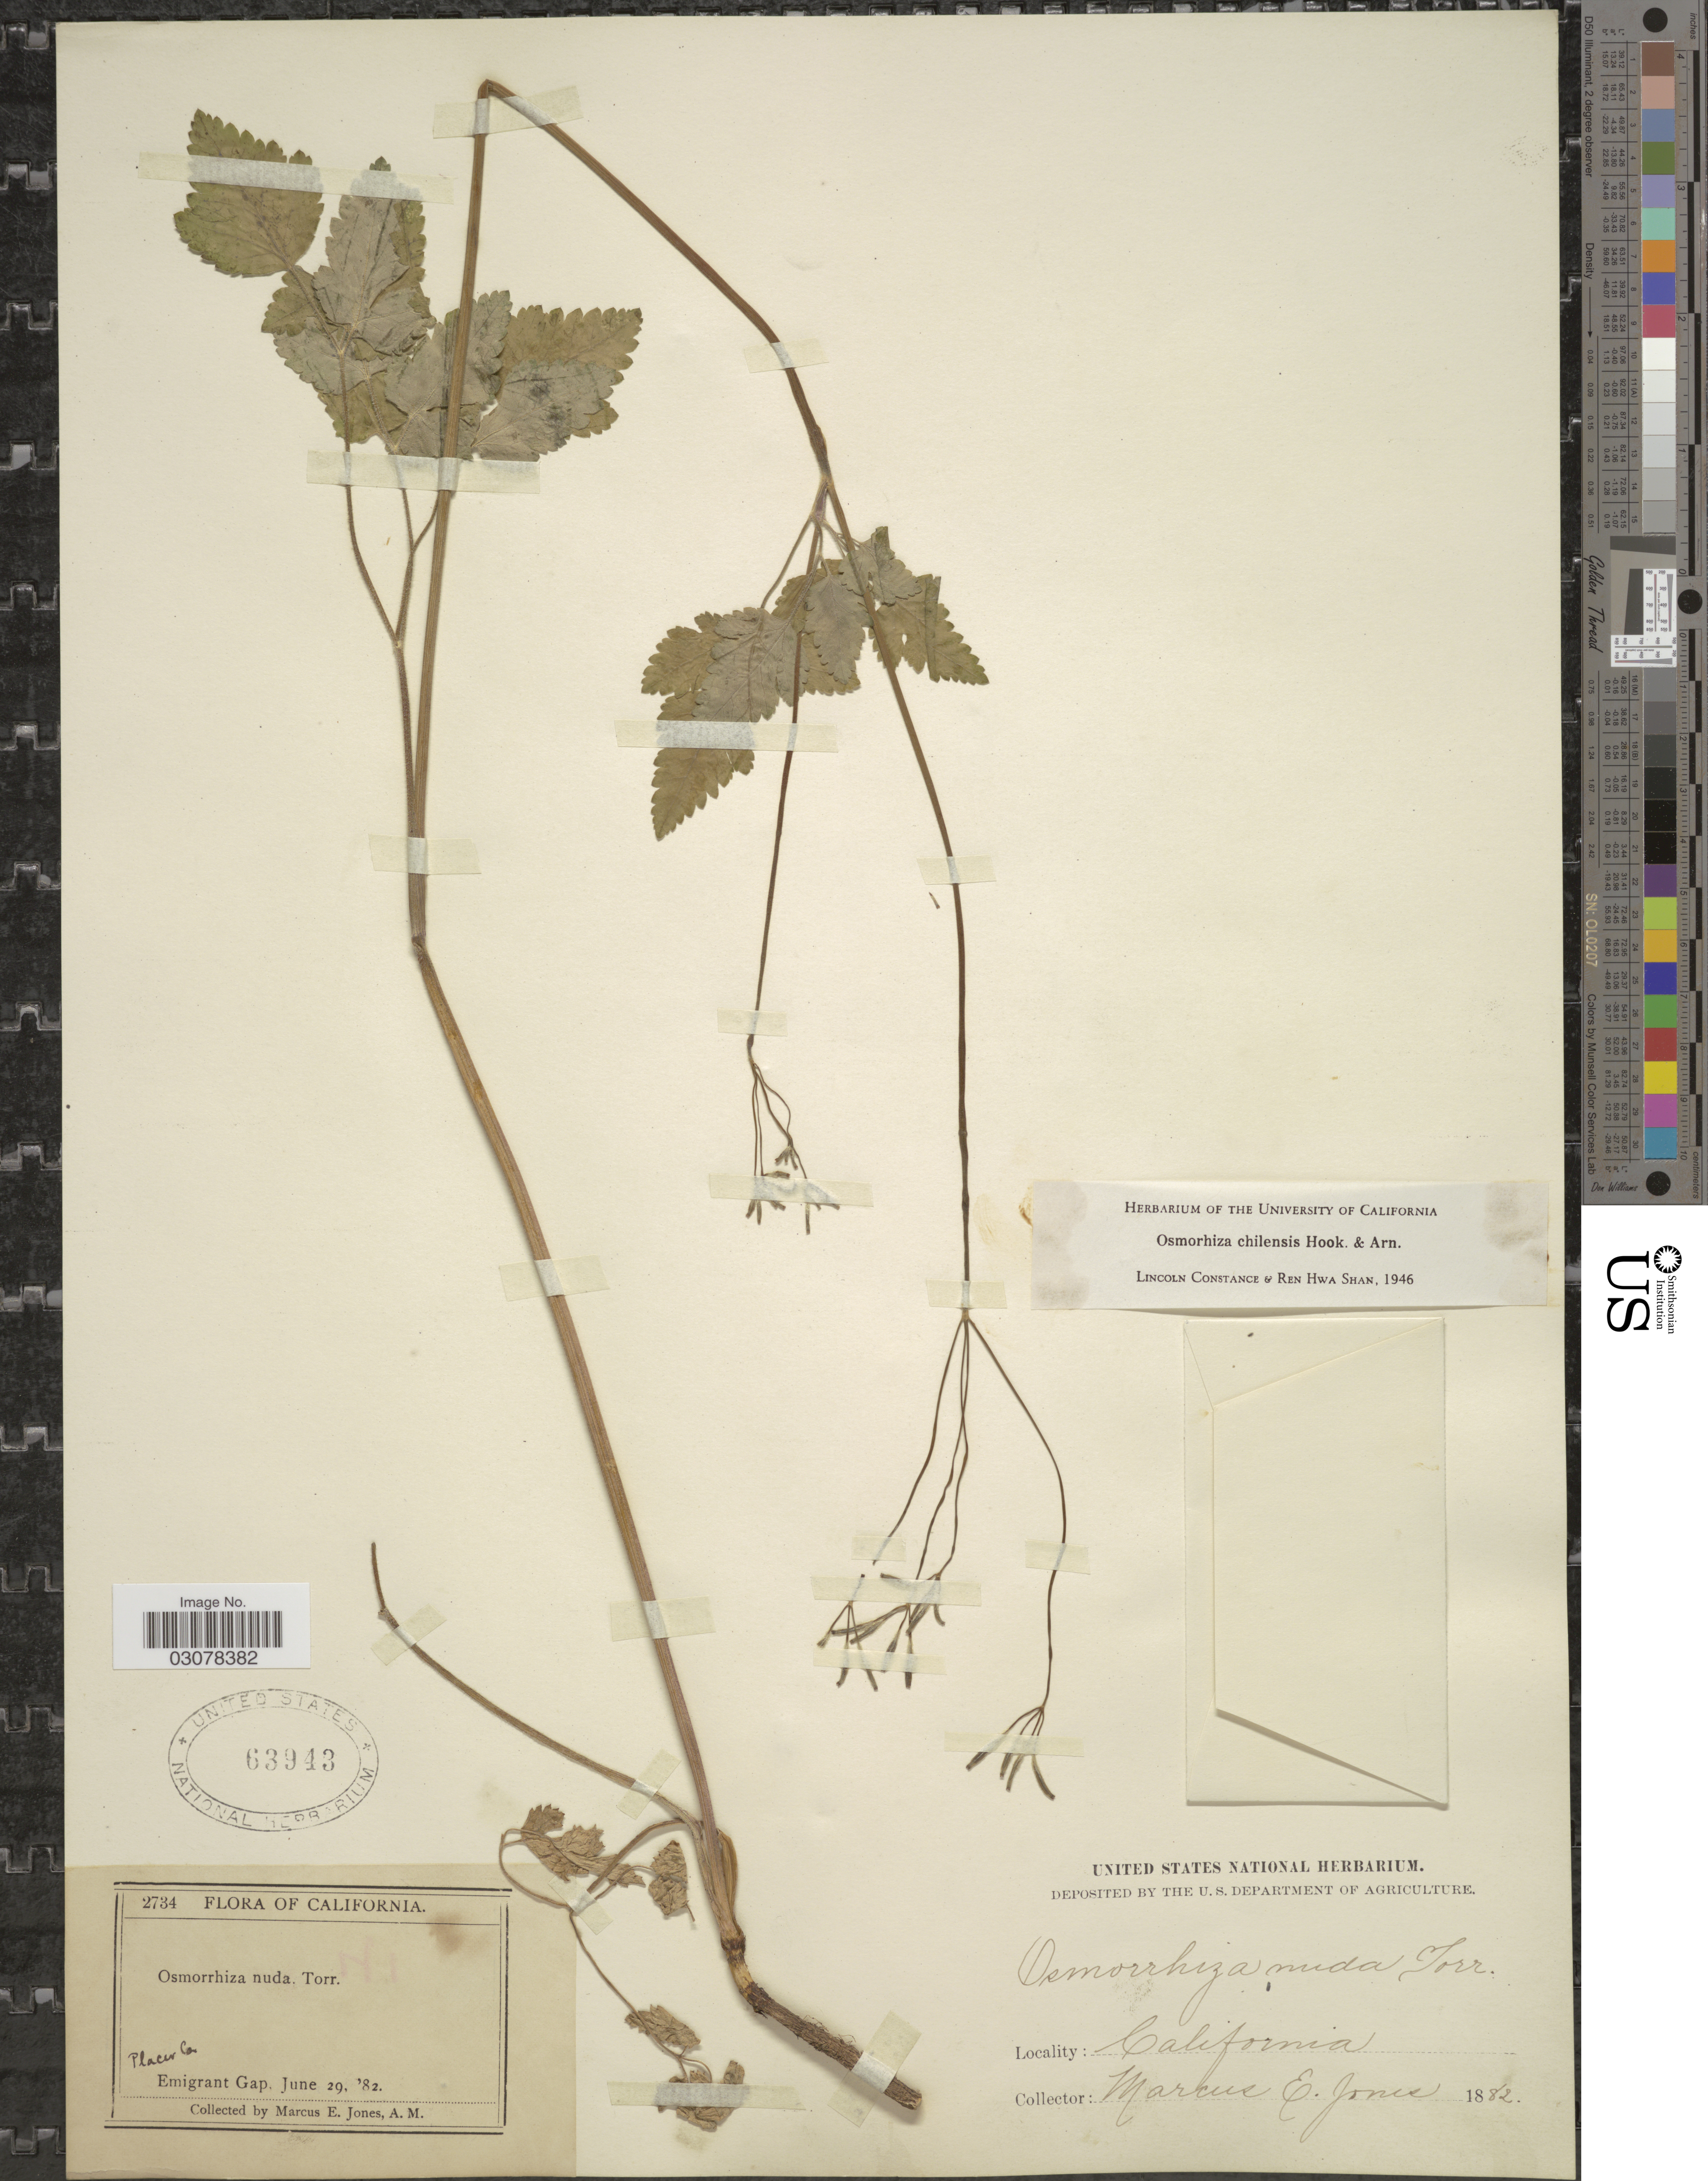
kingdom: Plantae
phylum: Tracheophyta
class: Magnoliopsida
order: Apiales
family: Apiaceae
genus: Osmorhiza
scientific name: Osmorhiza chilensis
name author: Hook. & Arn.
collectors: M. E. Jones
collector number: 2734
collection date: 1882-06-29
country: United States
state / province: California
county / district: Placer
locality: Placer Co. Emigrant Gap.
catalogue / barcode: US 63943